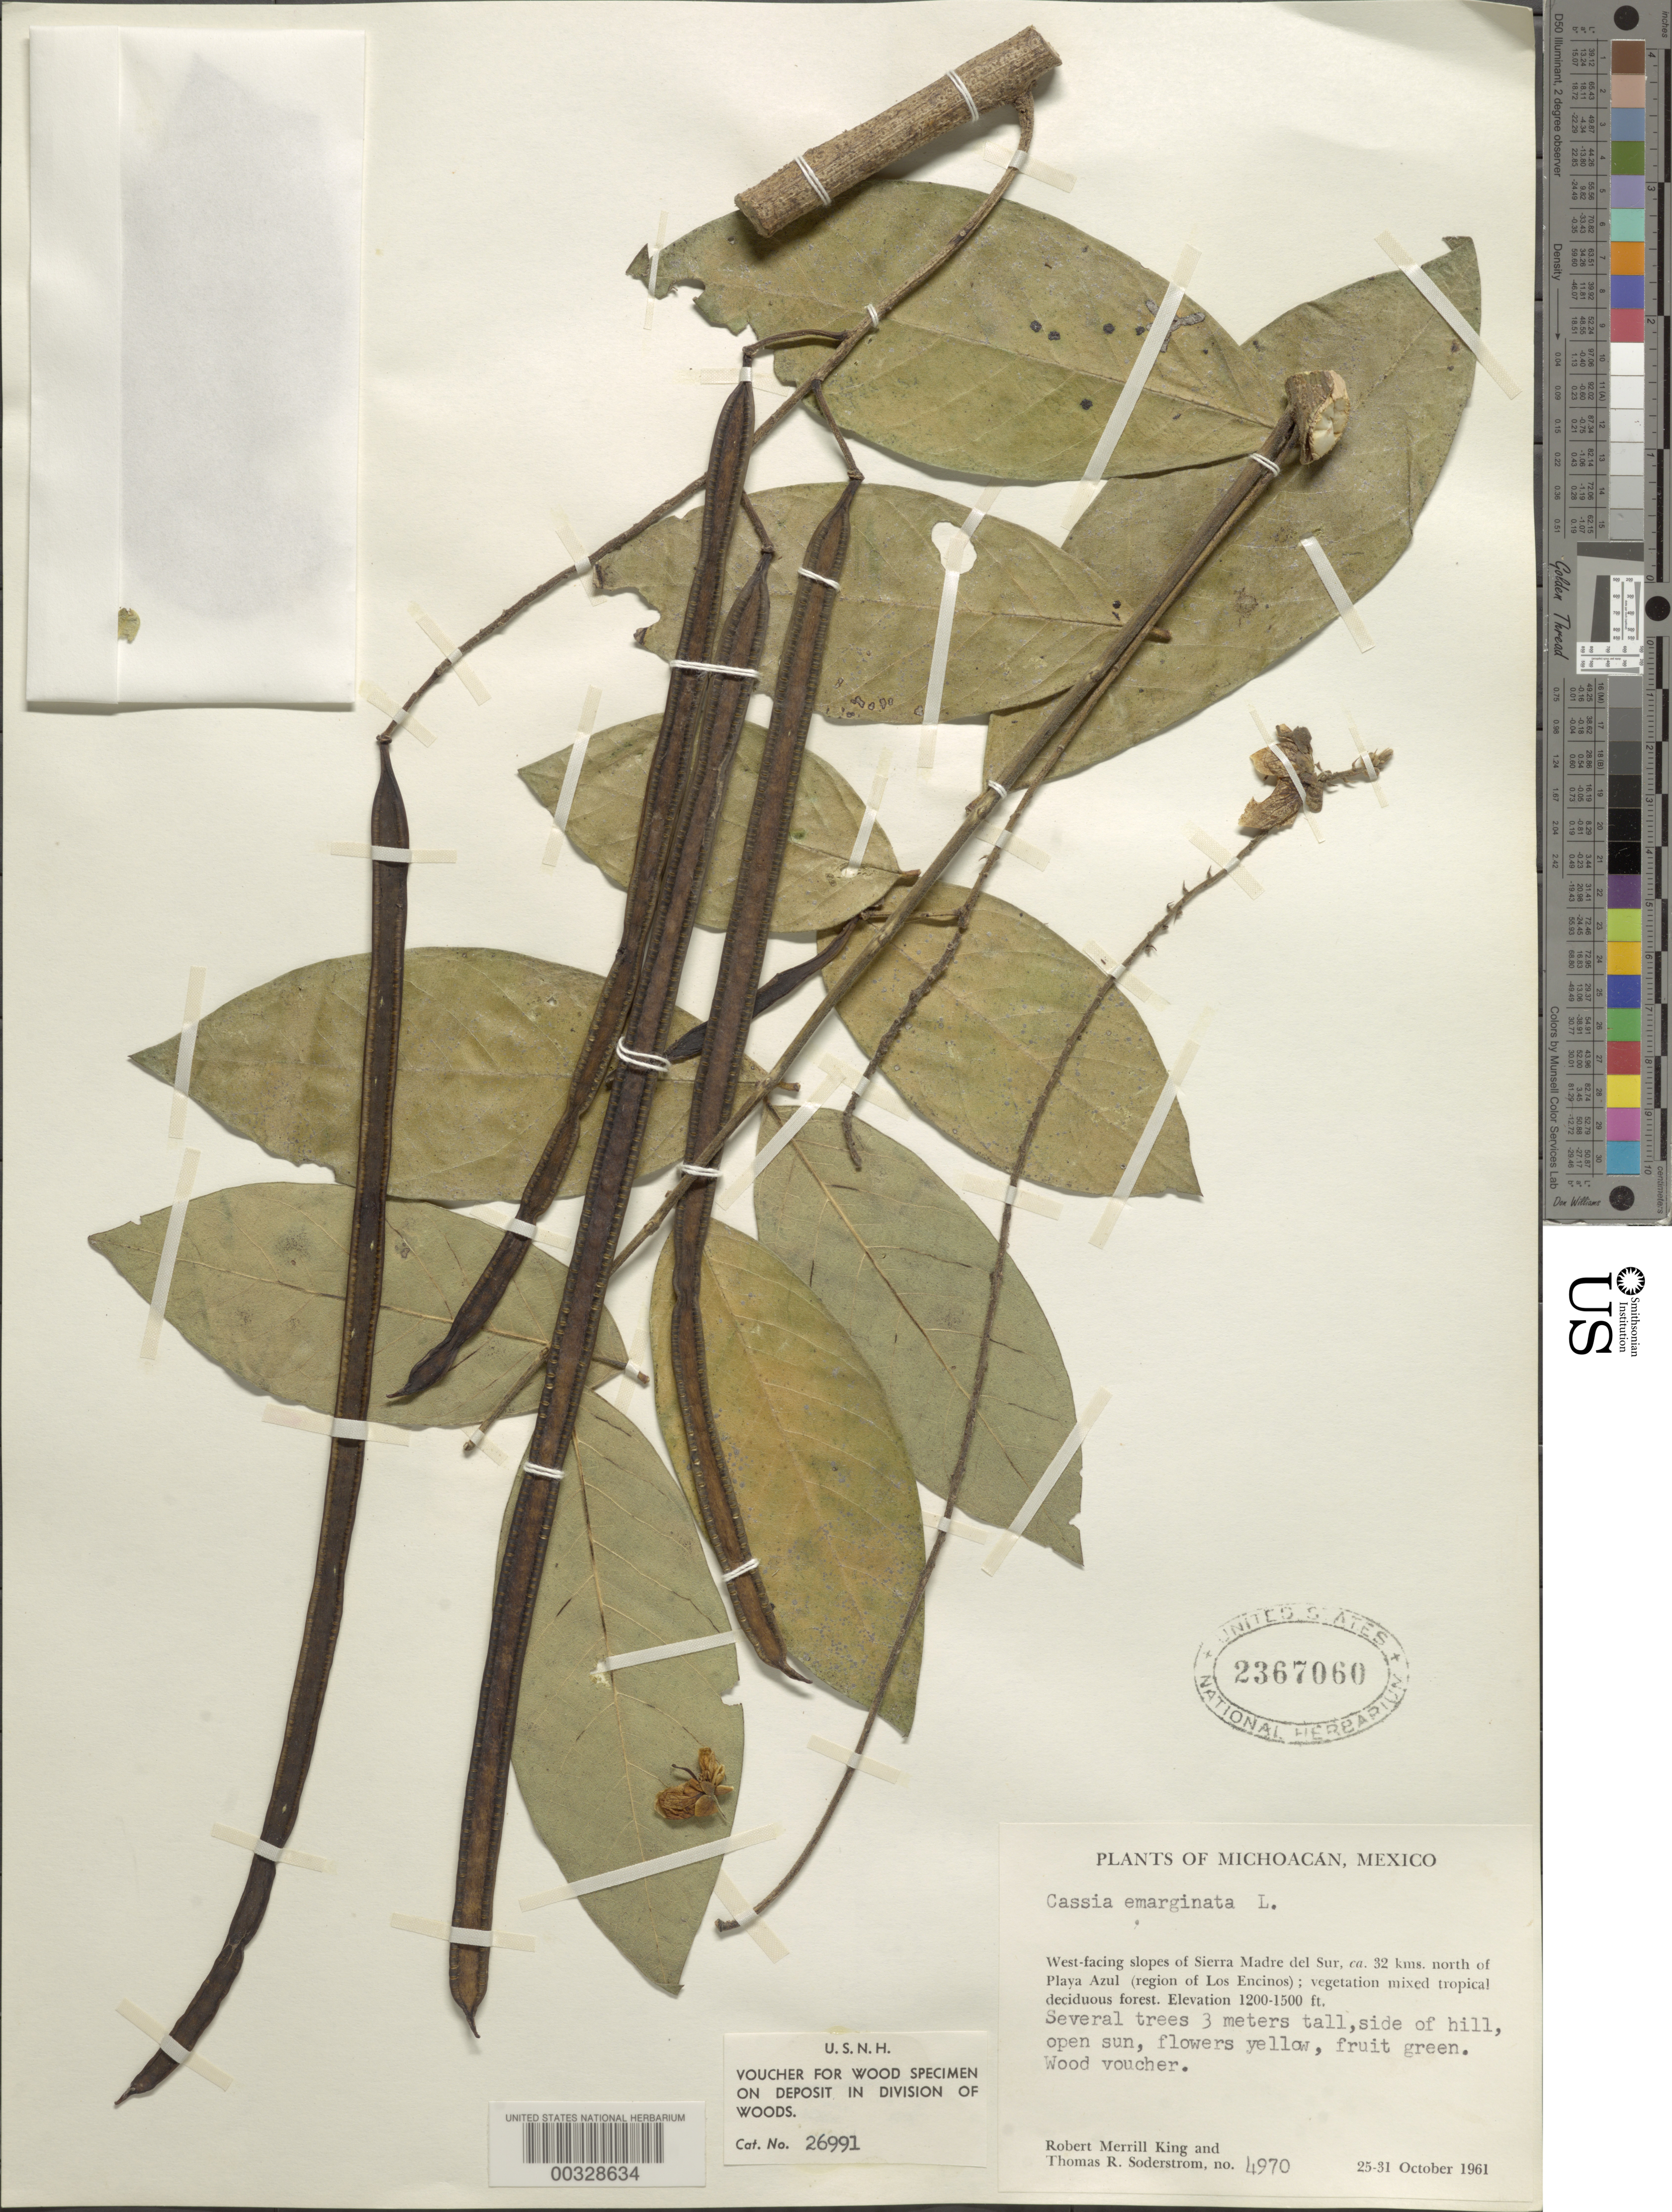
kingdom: Plantae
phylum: Tracheophyta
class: Magnoliopsida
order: Fabales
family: Fabaceae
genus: Senna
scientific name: Senna emarginata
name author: L.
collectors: R. M. King & T. R. Soderstrom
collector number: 4970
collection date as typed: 25 Oct 1961 to 31 Oct 1961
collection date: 1961-10-25/1961-10-31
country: Mexico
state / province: Michoacán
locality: W facing slopes of Sierra Madre del Sur ca 32 km N of Playa Azul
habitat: Side of hill; open sun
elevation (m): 366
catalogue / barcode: US 2367060